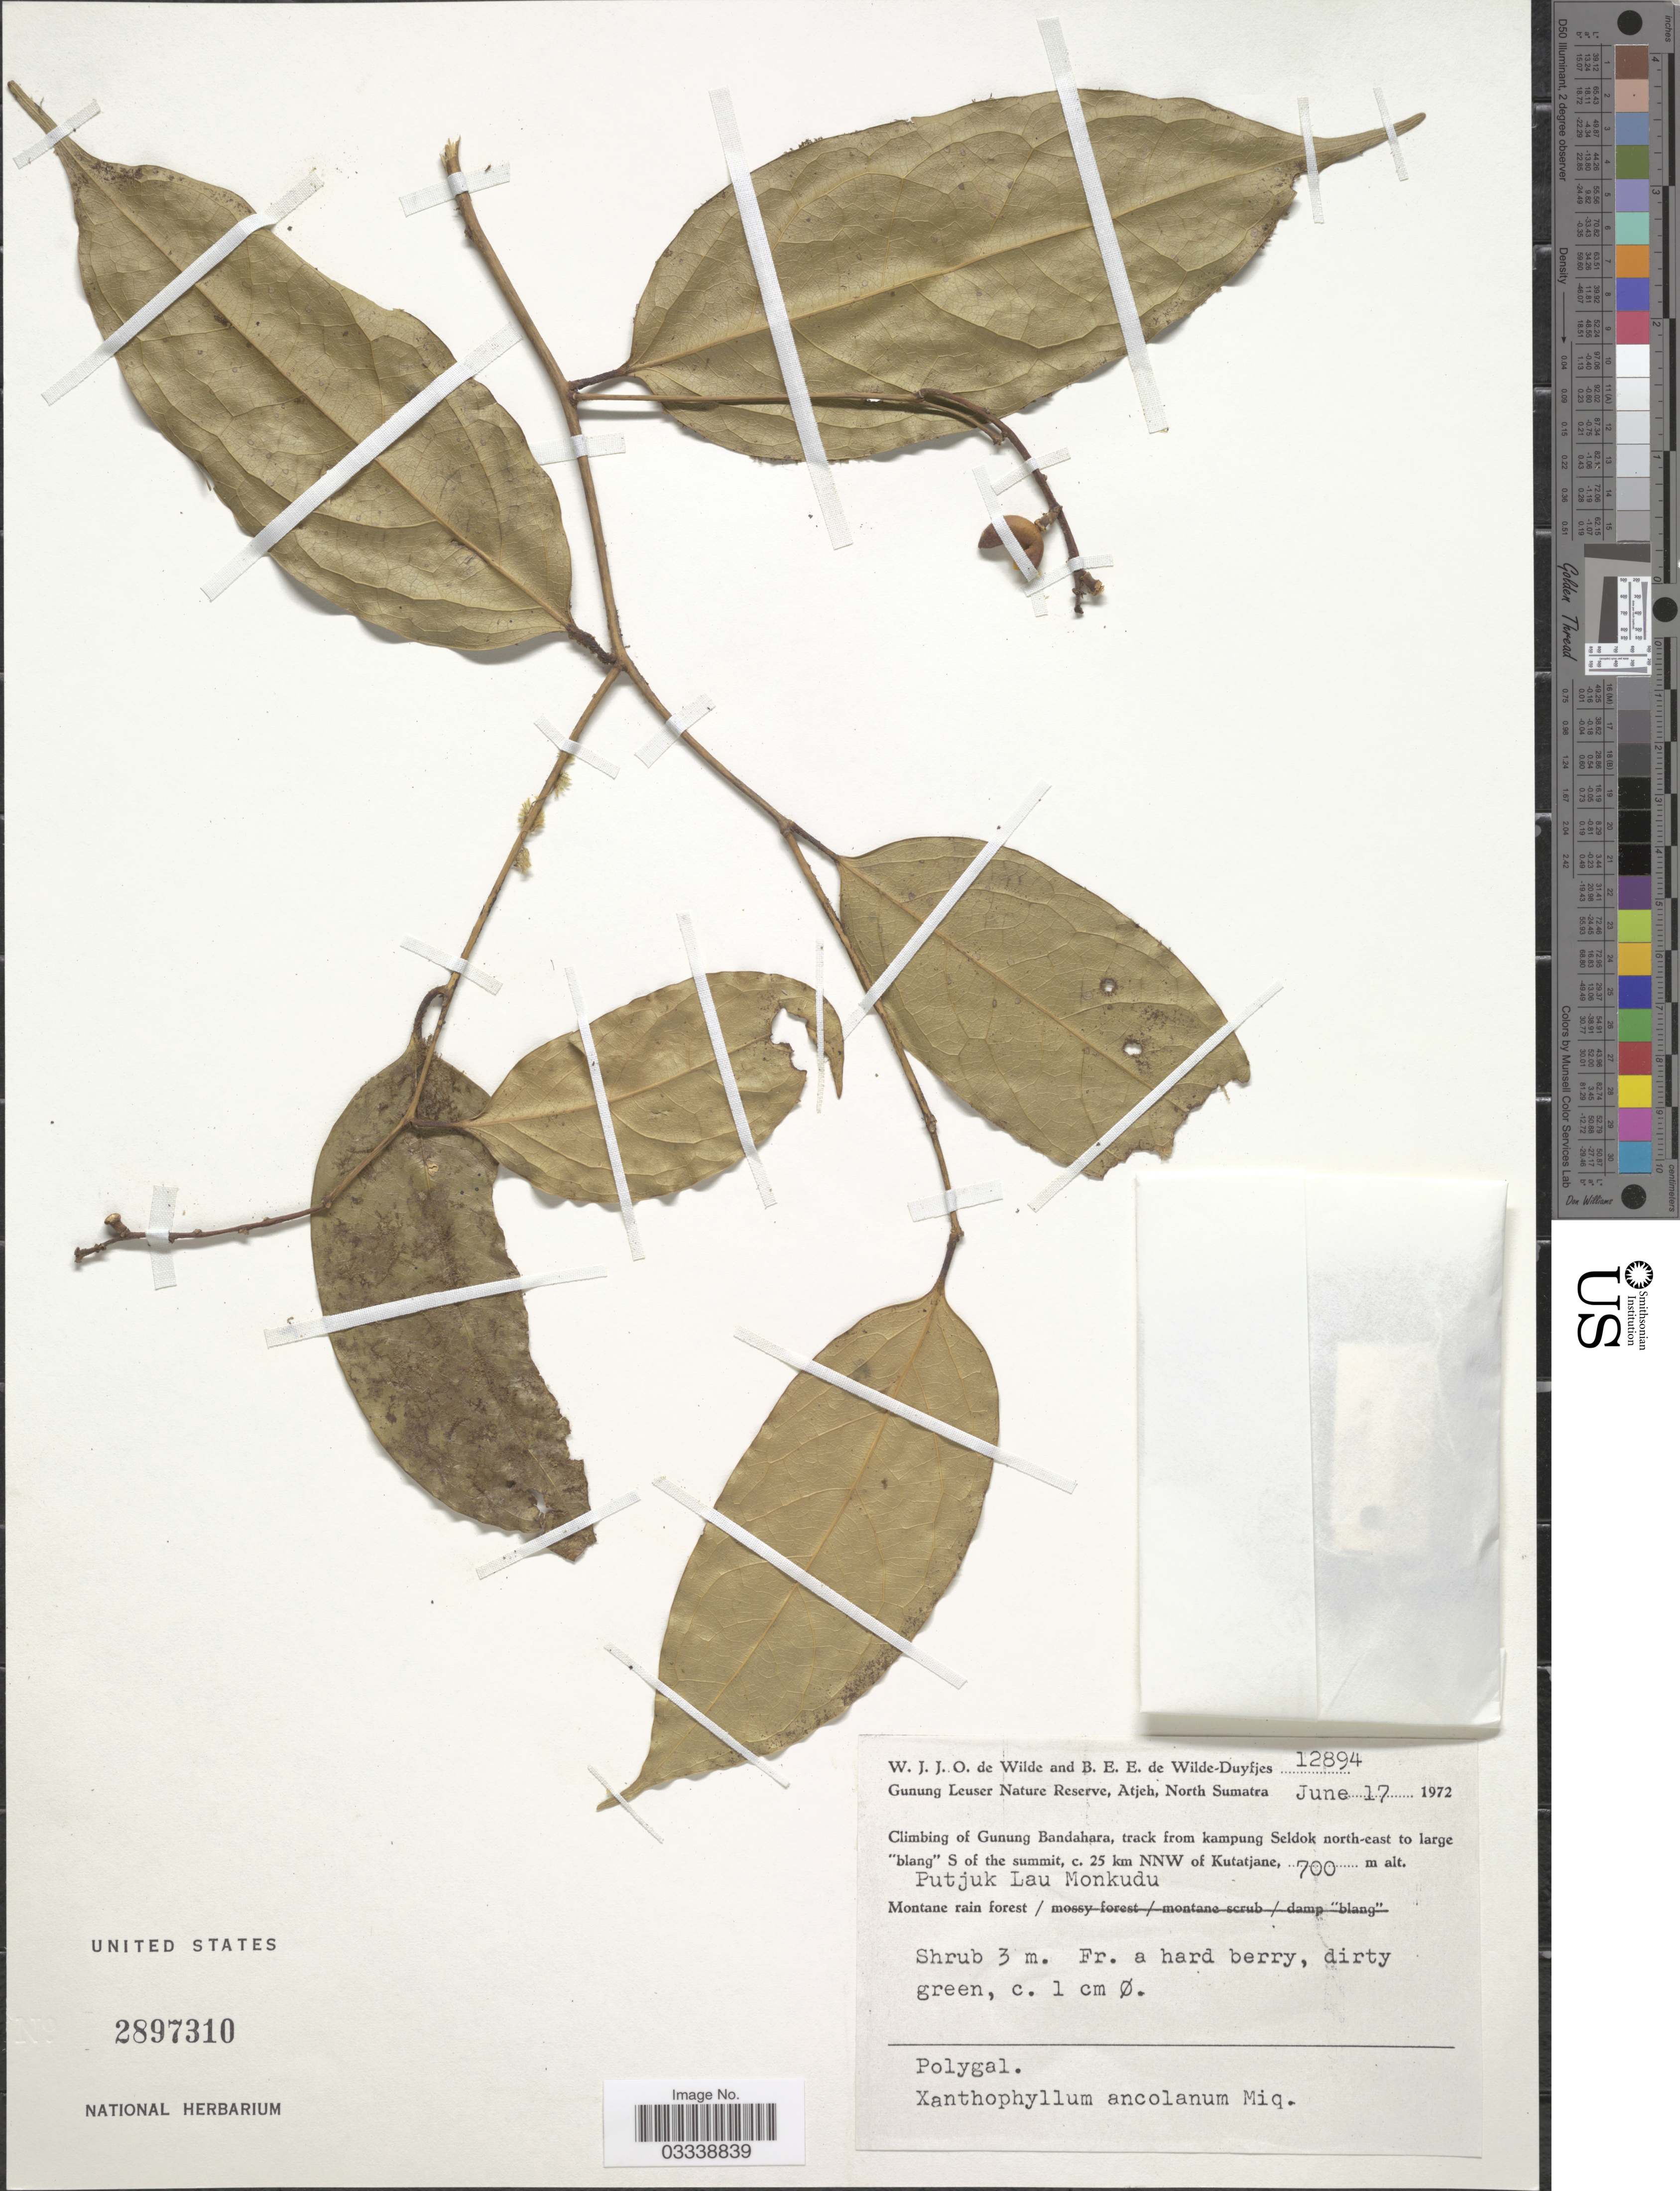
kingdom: Plantae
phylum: Tracheophyta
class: Magnoliopsida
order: Fabales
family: Polygalaceae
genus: Xanthophyllum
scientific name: Xanthophyllum ancolanum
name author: Miq.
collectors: W. J. de Wilde & B. E. de Wilde-Duyfjes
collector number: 12894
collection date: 1972-06-17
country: Indonesia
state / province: Sumatra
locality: Gunung Leuser Nature Reserve, Atjeh, North Sumatra. Climbing of Gunung Bandahara, track from kampung Seldok north-east to large "blang" S of the summit, c. 25 km NNW of Kutatjane. Putjuk Lau Monkudu.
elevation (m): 700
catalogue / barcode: US 2897310